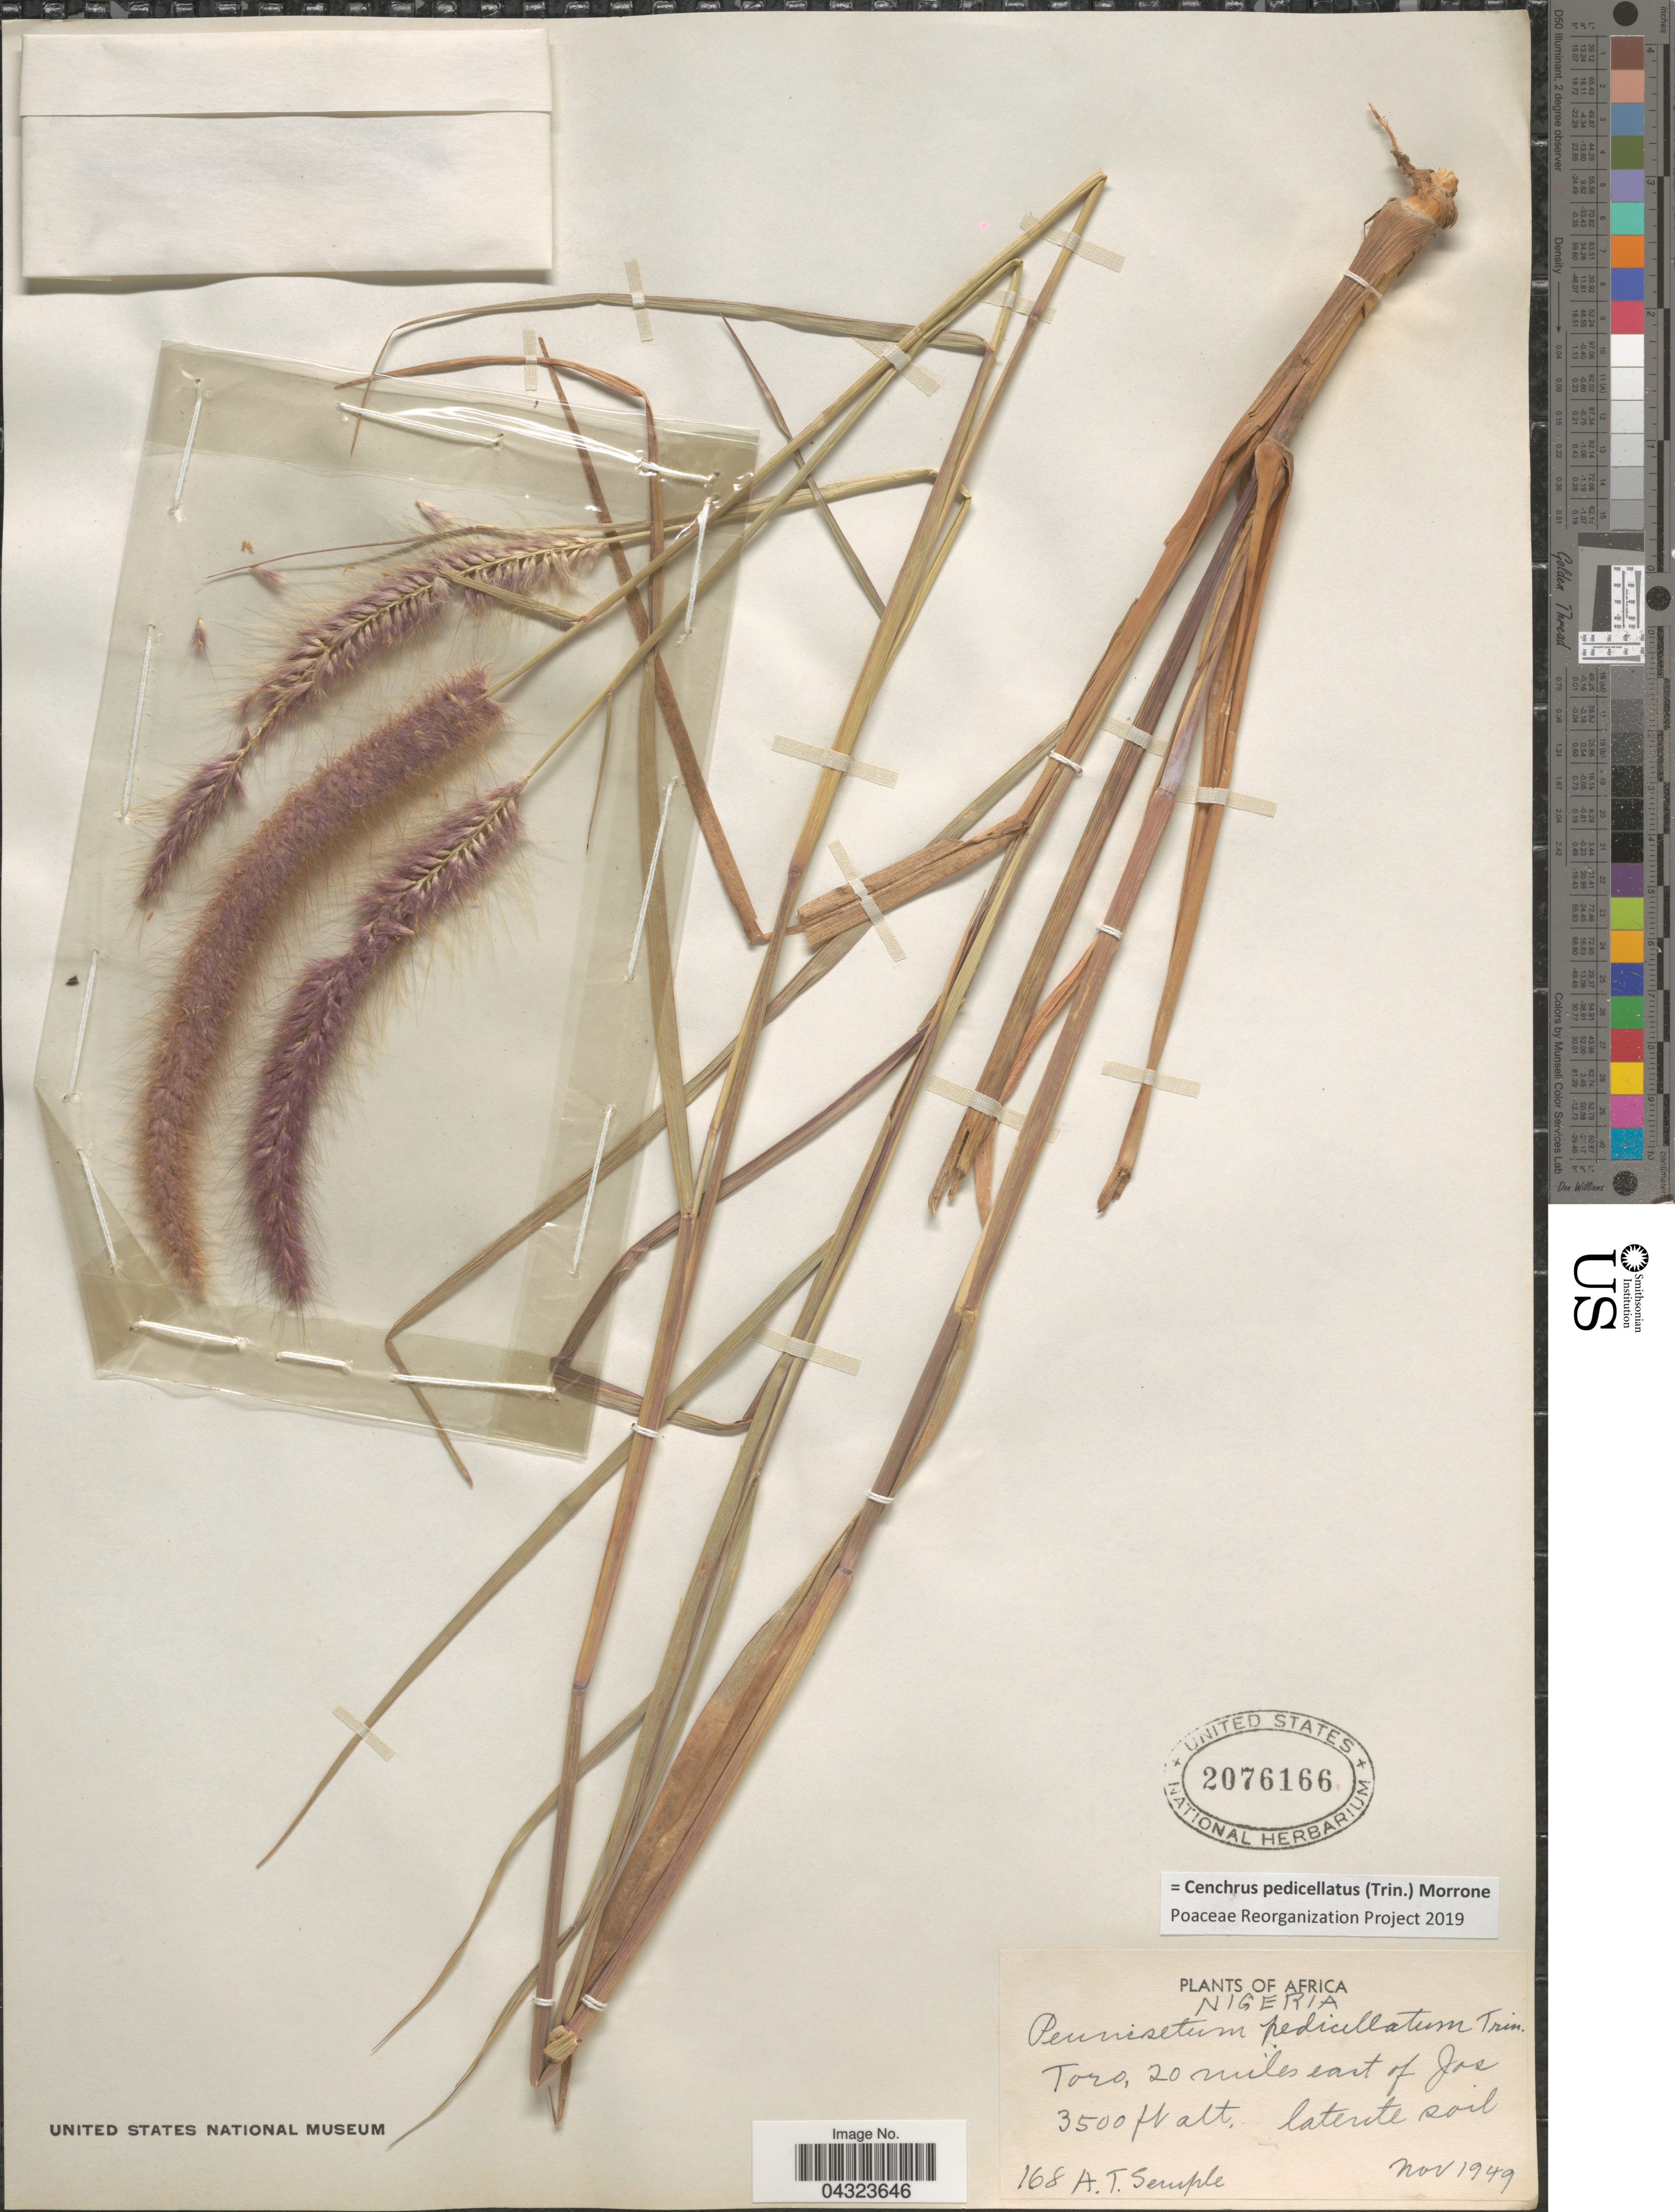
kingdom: Plantae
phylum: Tracheophyta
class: Liliopsida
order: Poales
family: Poaceae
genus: Cenchrus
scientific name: Cenchrus pedicellatus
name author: (Trin.) Morrone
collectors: A. Semple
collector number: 168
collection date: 1949-11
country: Nigeria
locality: Toro, 20 miles east of Jos.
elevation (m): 1067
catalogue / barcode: US 2076166